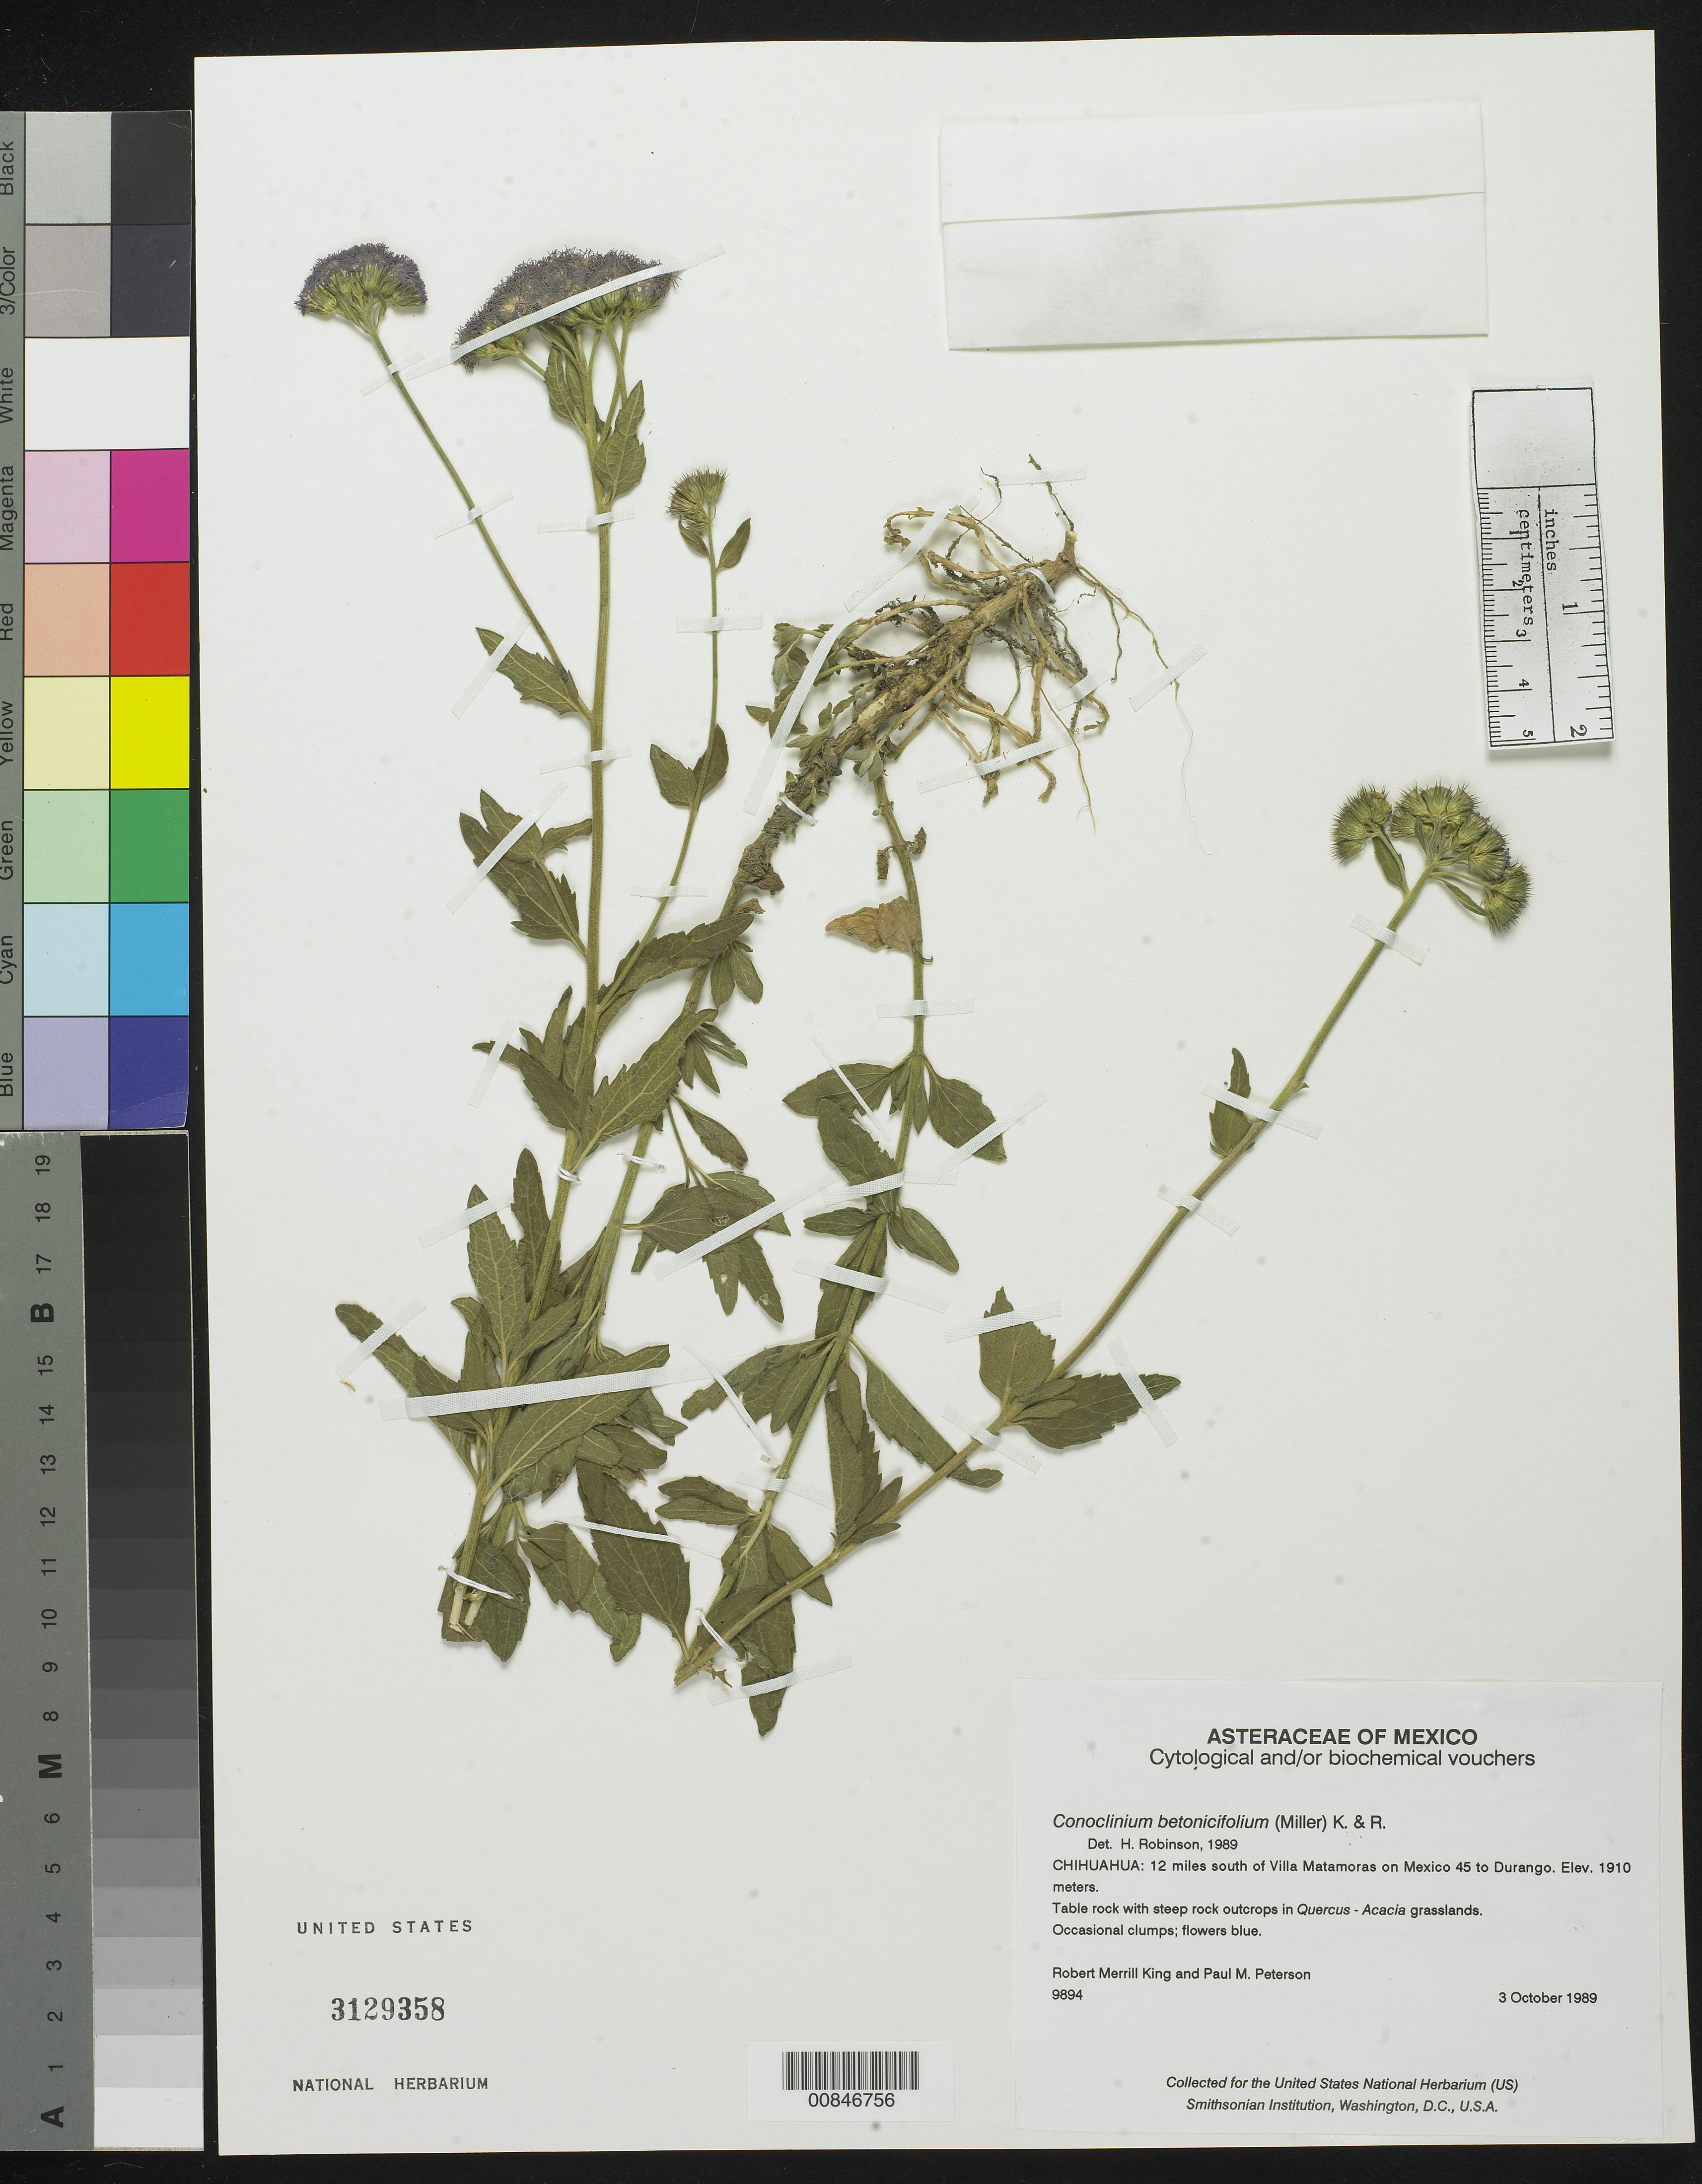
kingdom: Plantae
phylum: Tracheophyta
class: Magnoliopsida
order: Asterales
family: Asteraceae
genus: Conoclinium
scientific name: Conoclinium betonicifolium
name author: (Mill.) R.M. King & H. Rob.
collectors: R. M. King & P. M. Peterson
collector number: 9894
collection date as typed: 03 Oct 1989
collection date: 1989-10-03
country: Mexico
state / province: Chihuahua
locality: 12 miles south of Villa Matamoros on Mexico 45 to Durango.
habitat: Table rock with steep rock outcrops in Quercus - Acacia grasslands.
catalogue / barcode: US 3129358